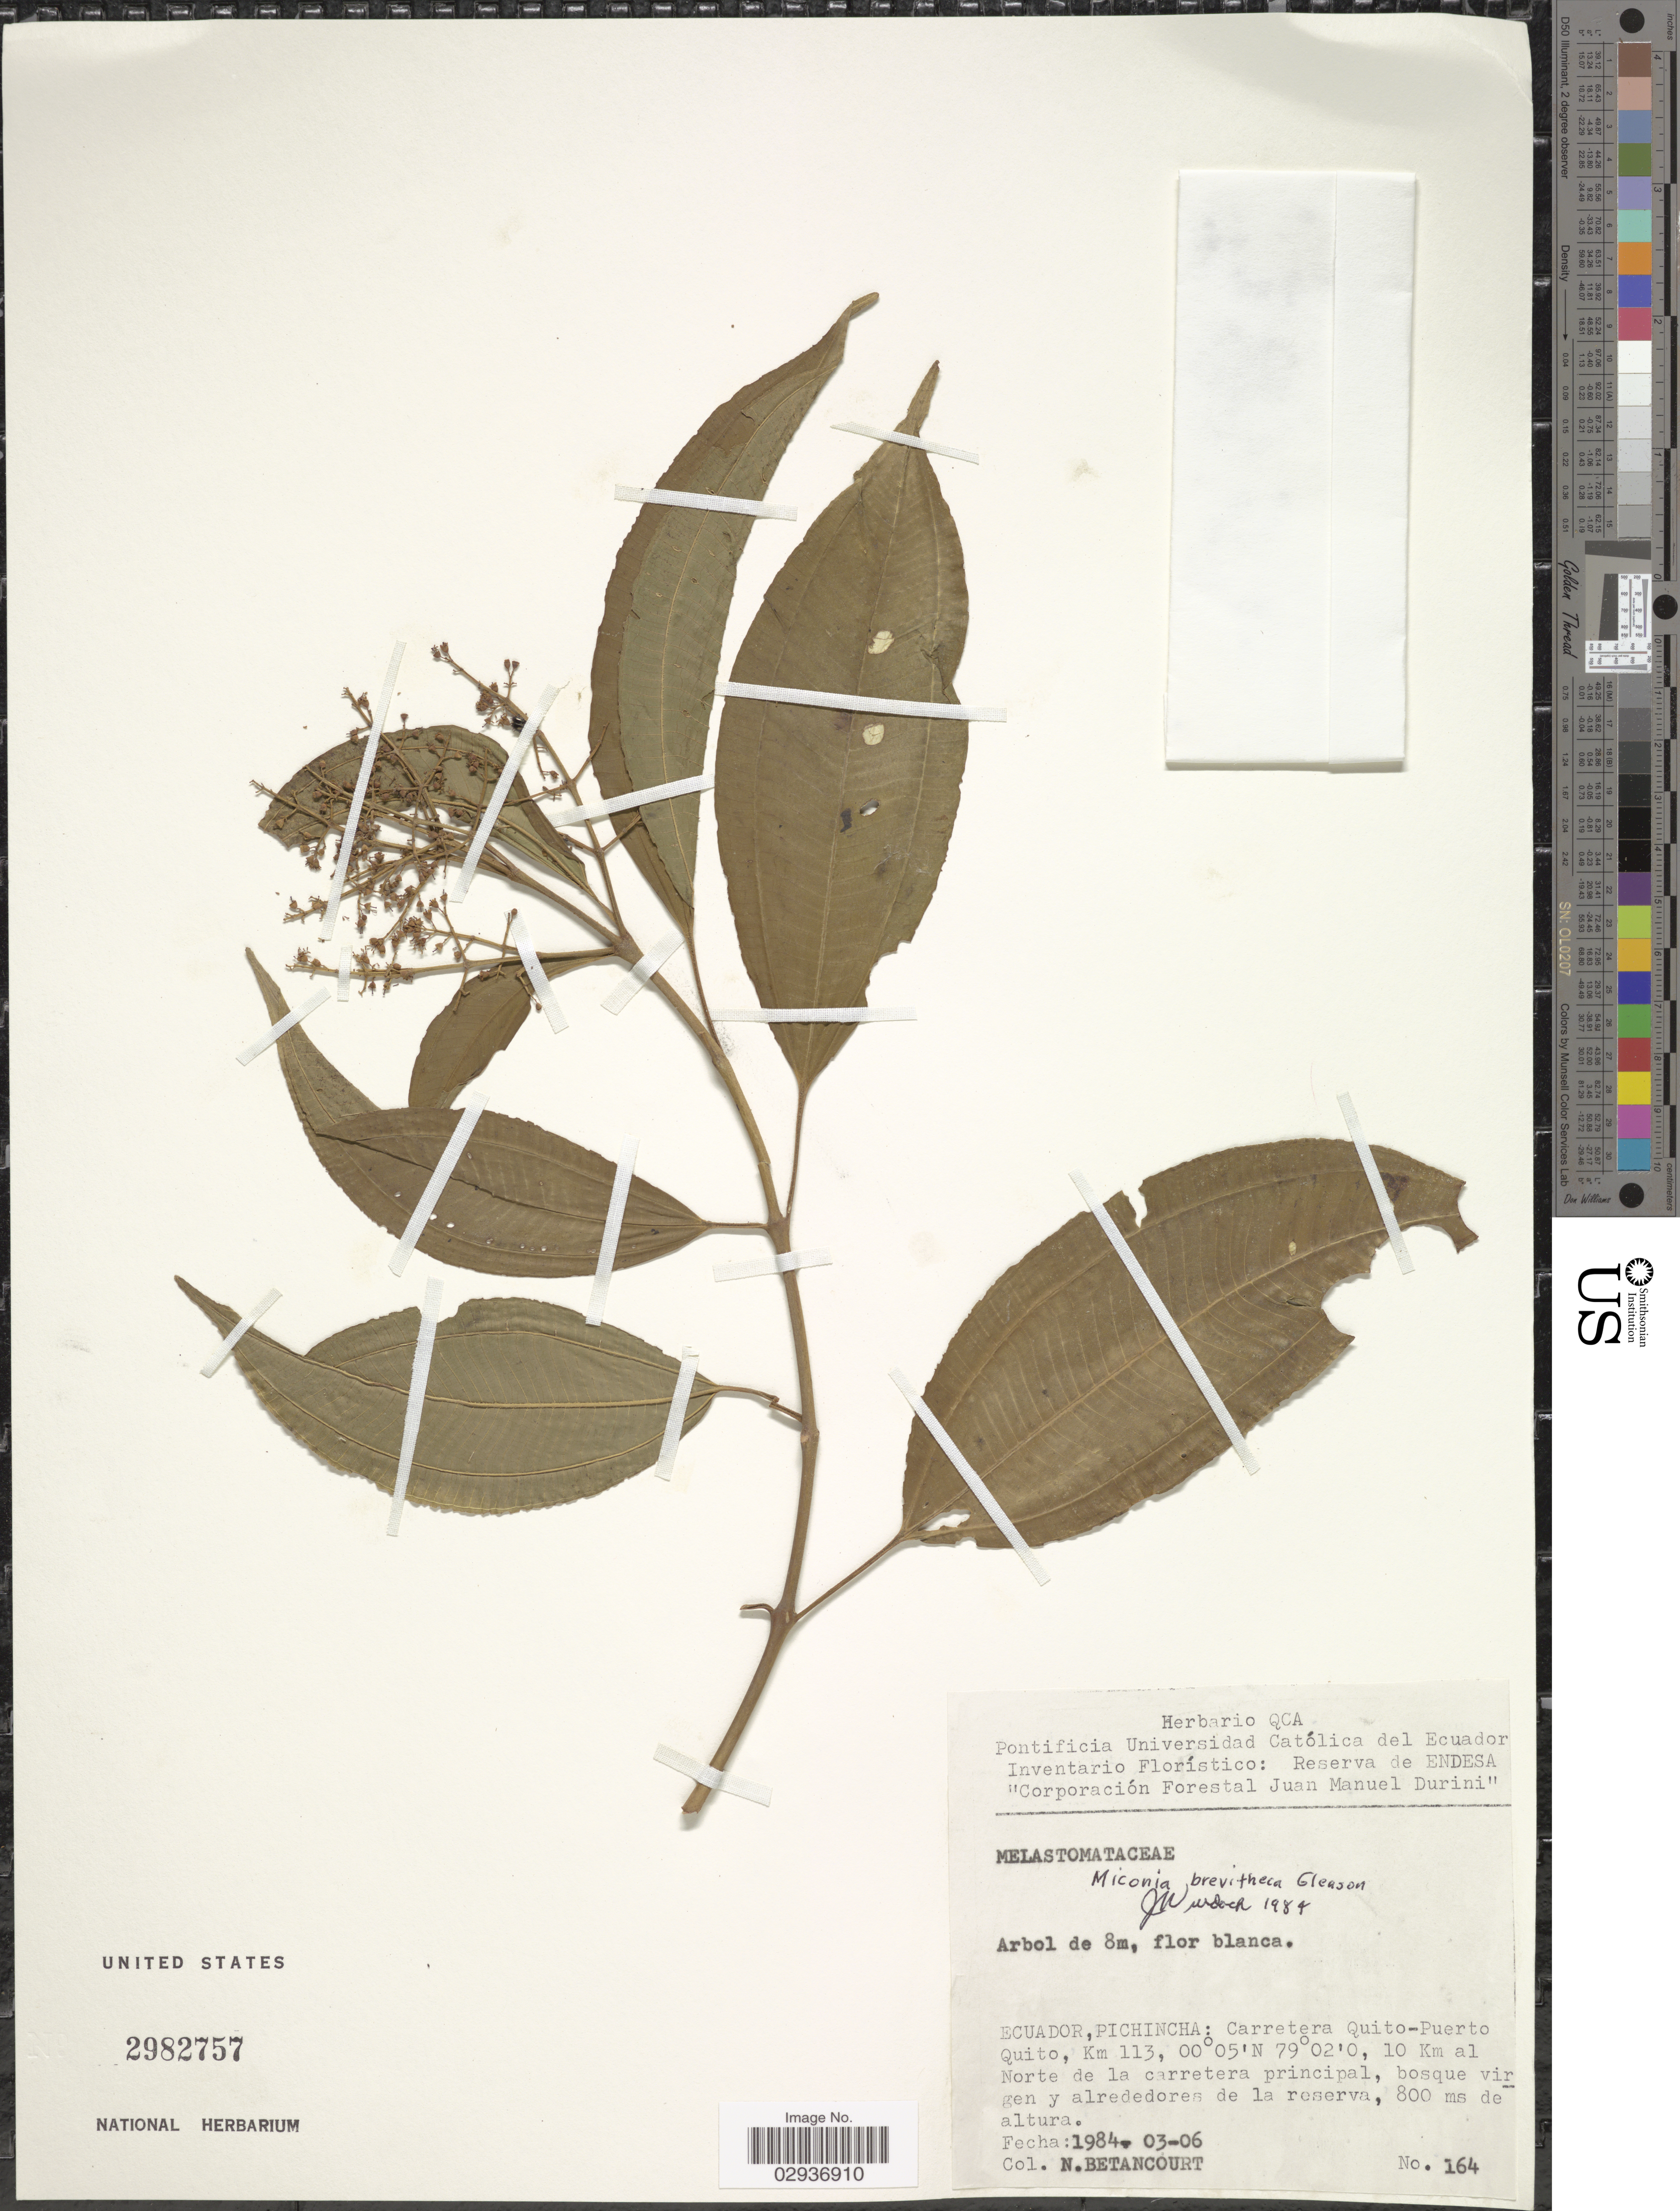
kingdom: Plantae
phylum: Tracheophyta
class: Magnoliopsida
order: Myrtales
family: Melastomataceae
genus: Miconia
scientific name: Miconia brevitheca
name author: Gleason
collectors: N. Betancourt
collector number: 164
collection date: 1984-03-06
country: Ecuador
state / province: Pichincha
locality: Carretera Quito-Puerto Quito, Km 113, 10 Km al Norte de la carretera principal.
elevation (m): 800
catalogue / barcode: US 2982757